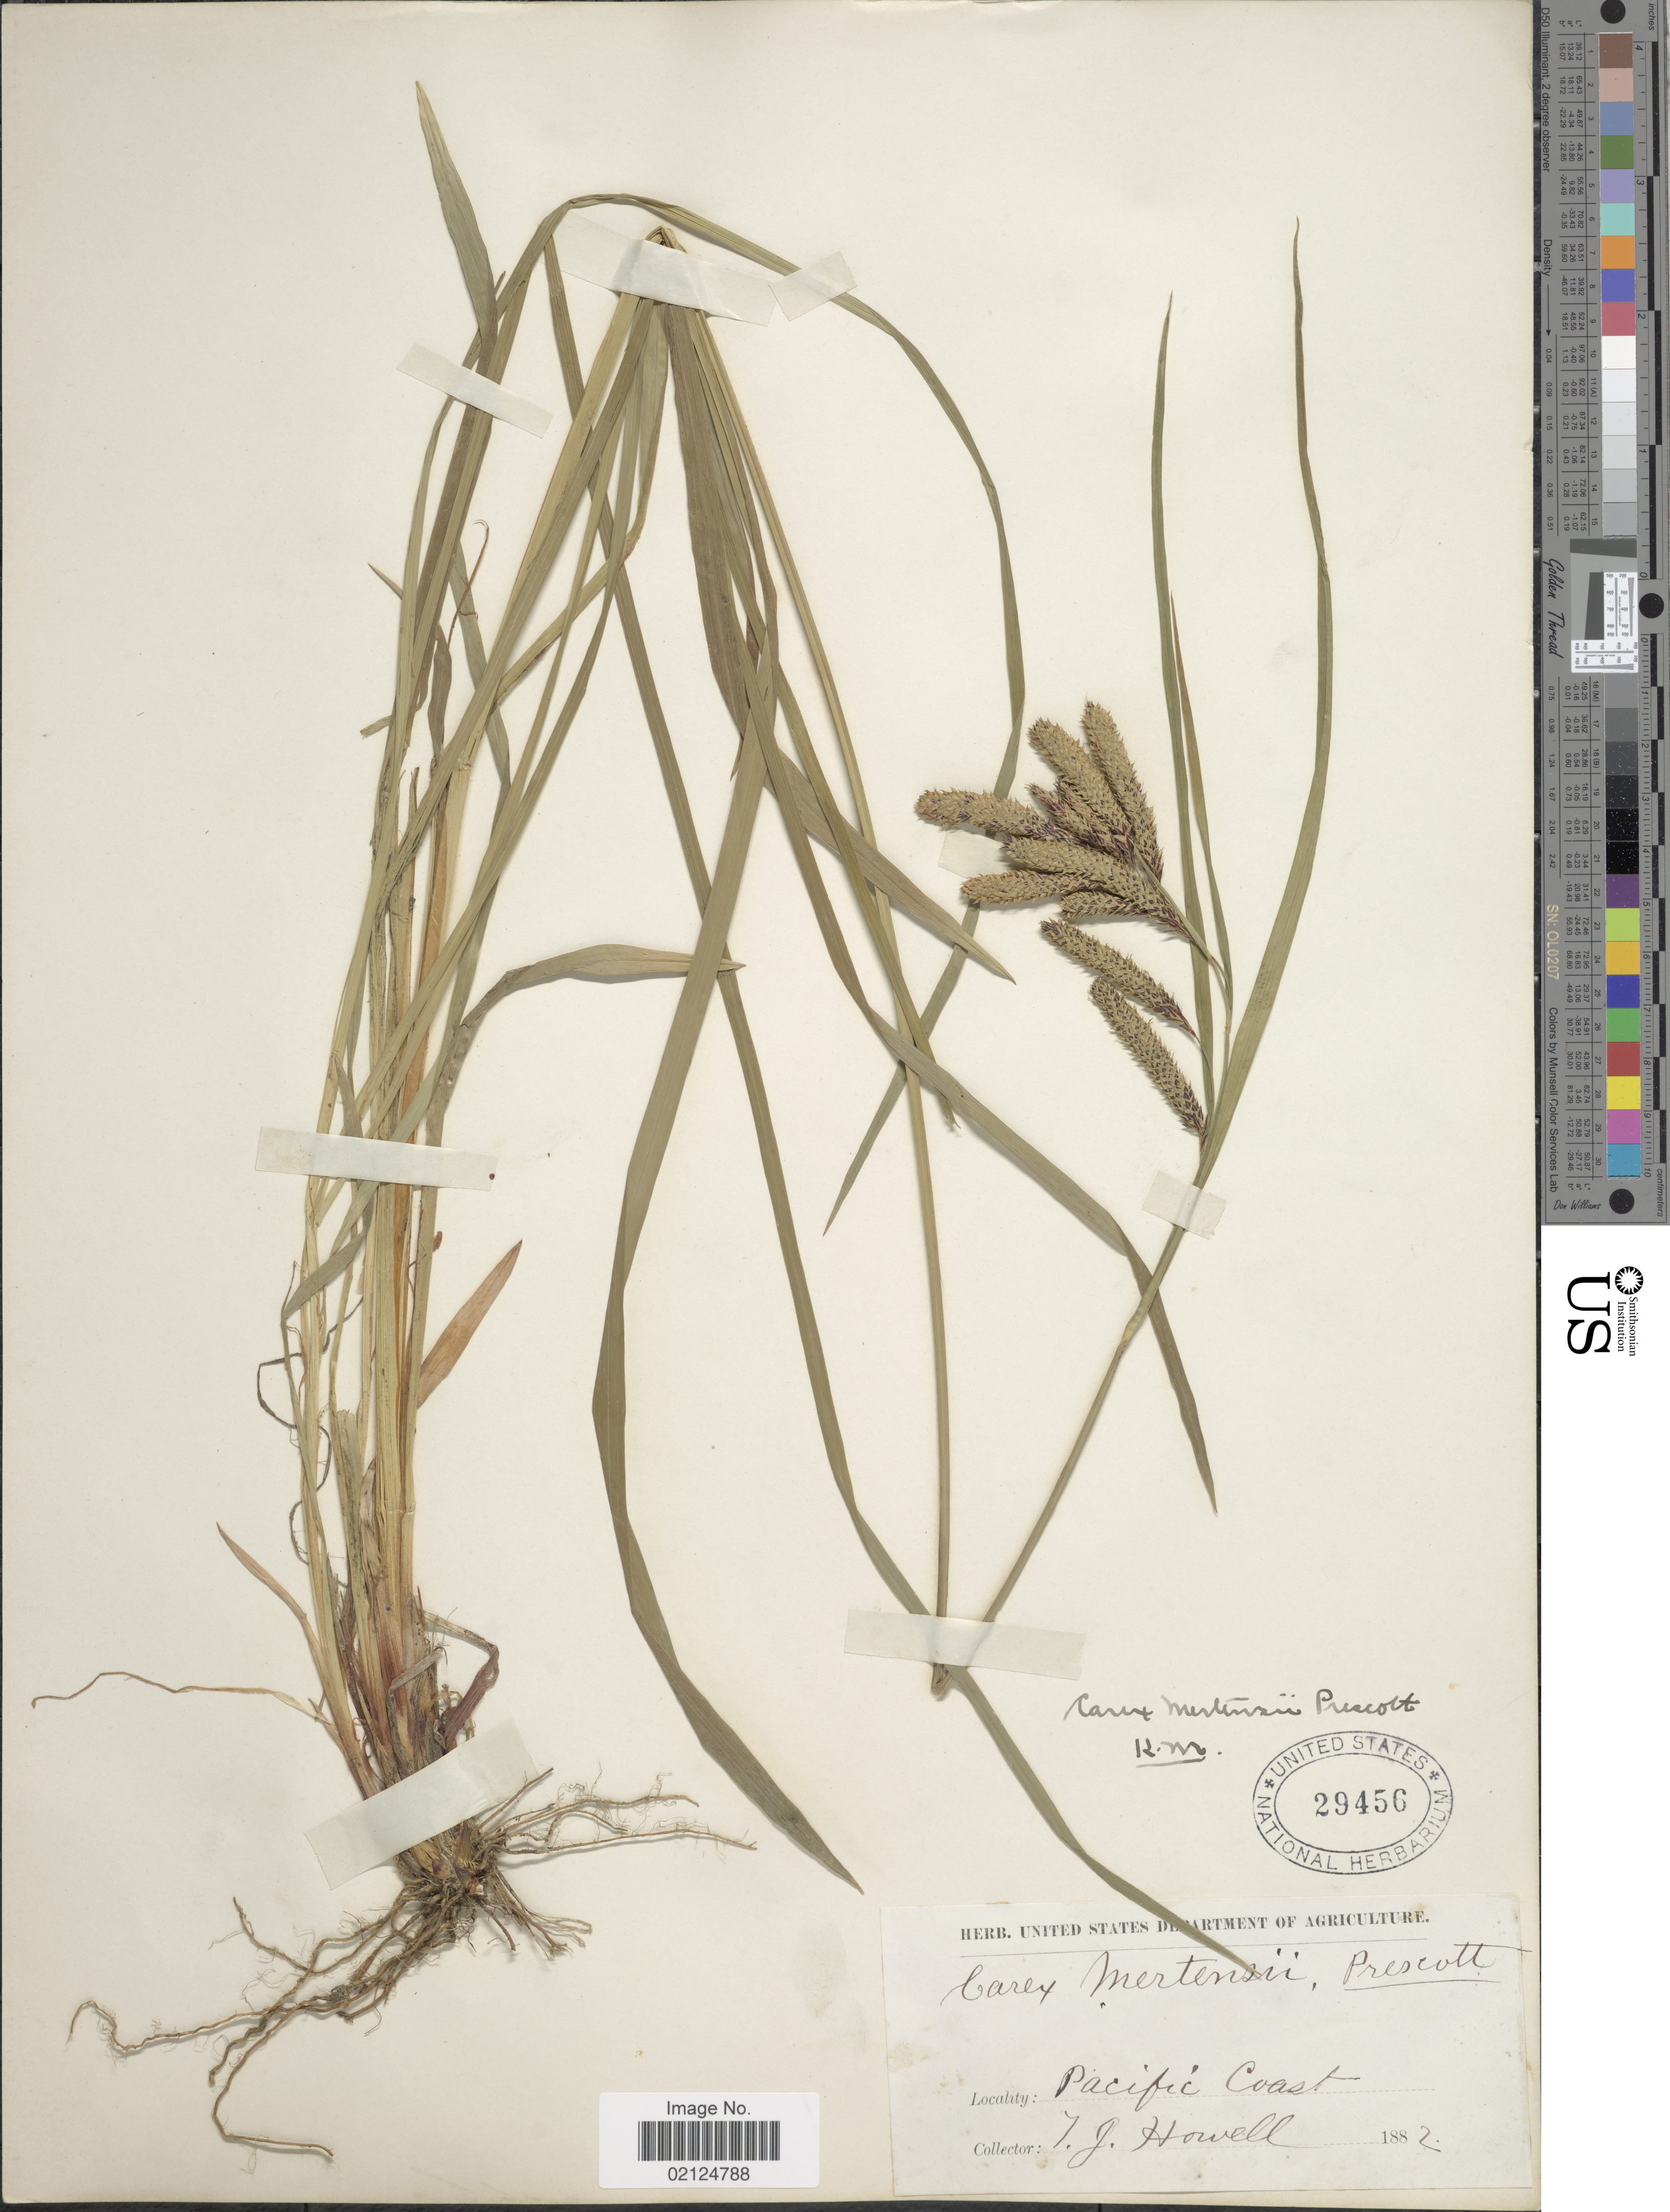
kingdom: Plantae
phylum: Tracheophyta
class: Liliopsida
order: Poales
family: Cyperaceae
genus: Carex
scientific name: Carex mertensii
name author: J.D. Prescott ex Bong.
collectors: T. J. Howell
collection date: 1882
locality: Pacific Coast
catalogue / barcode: US 29456